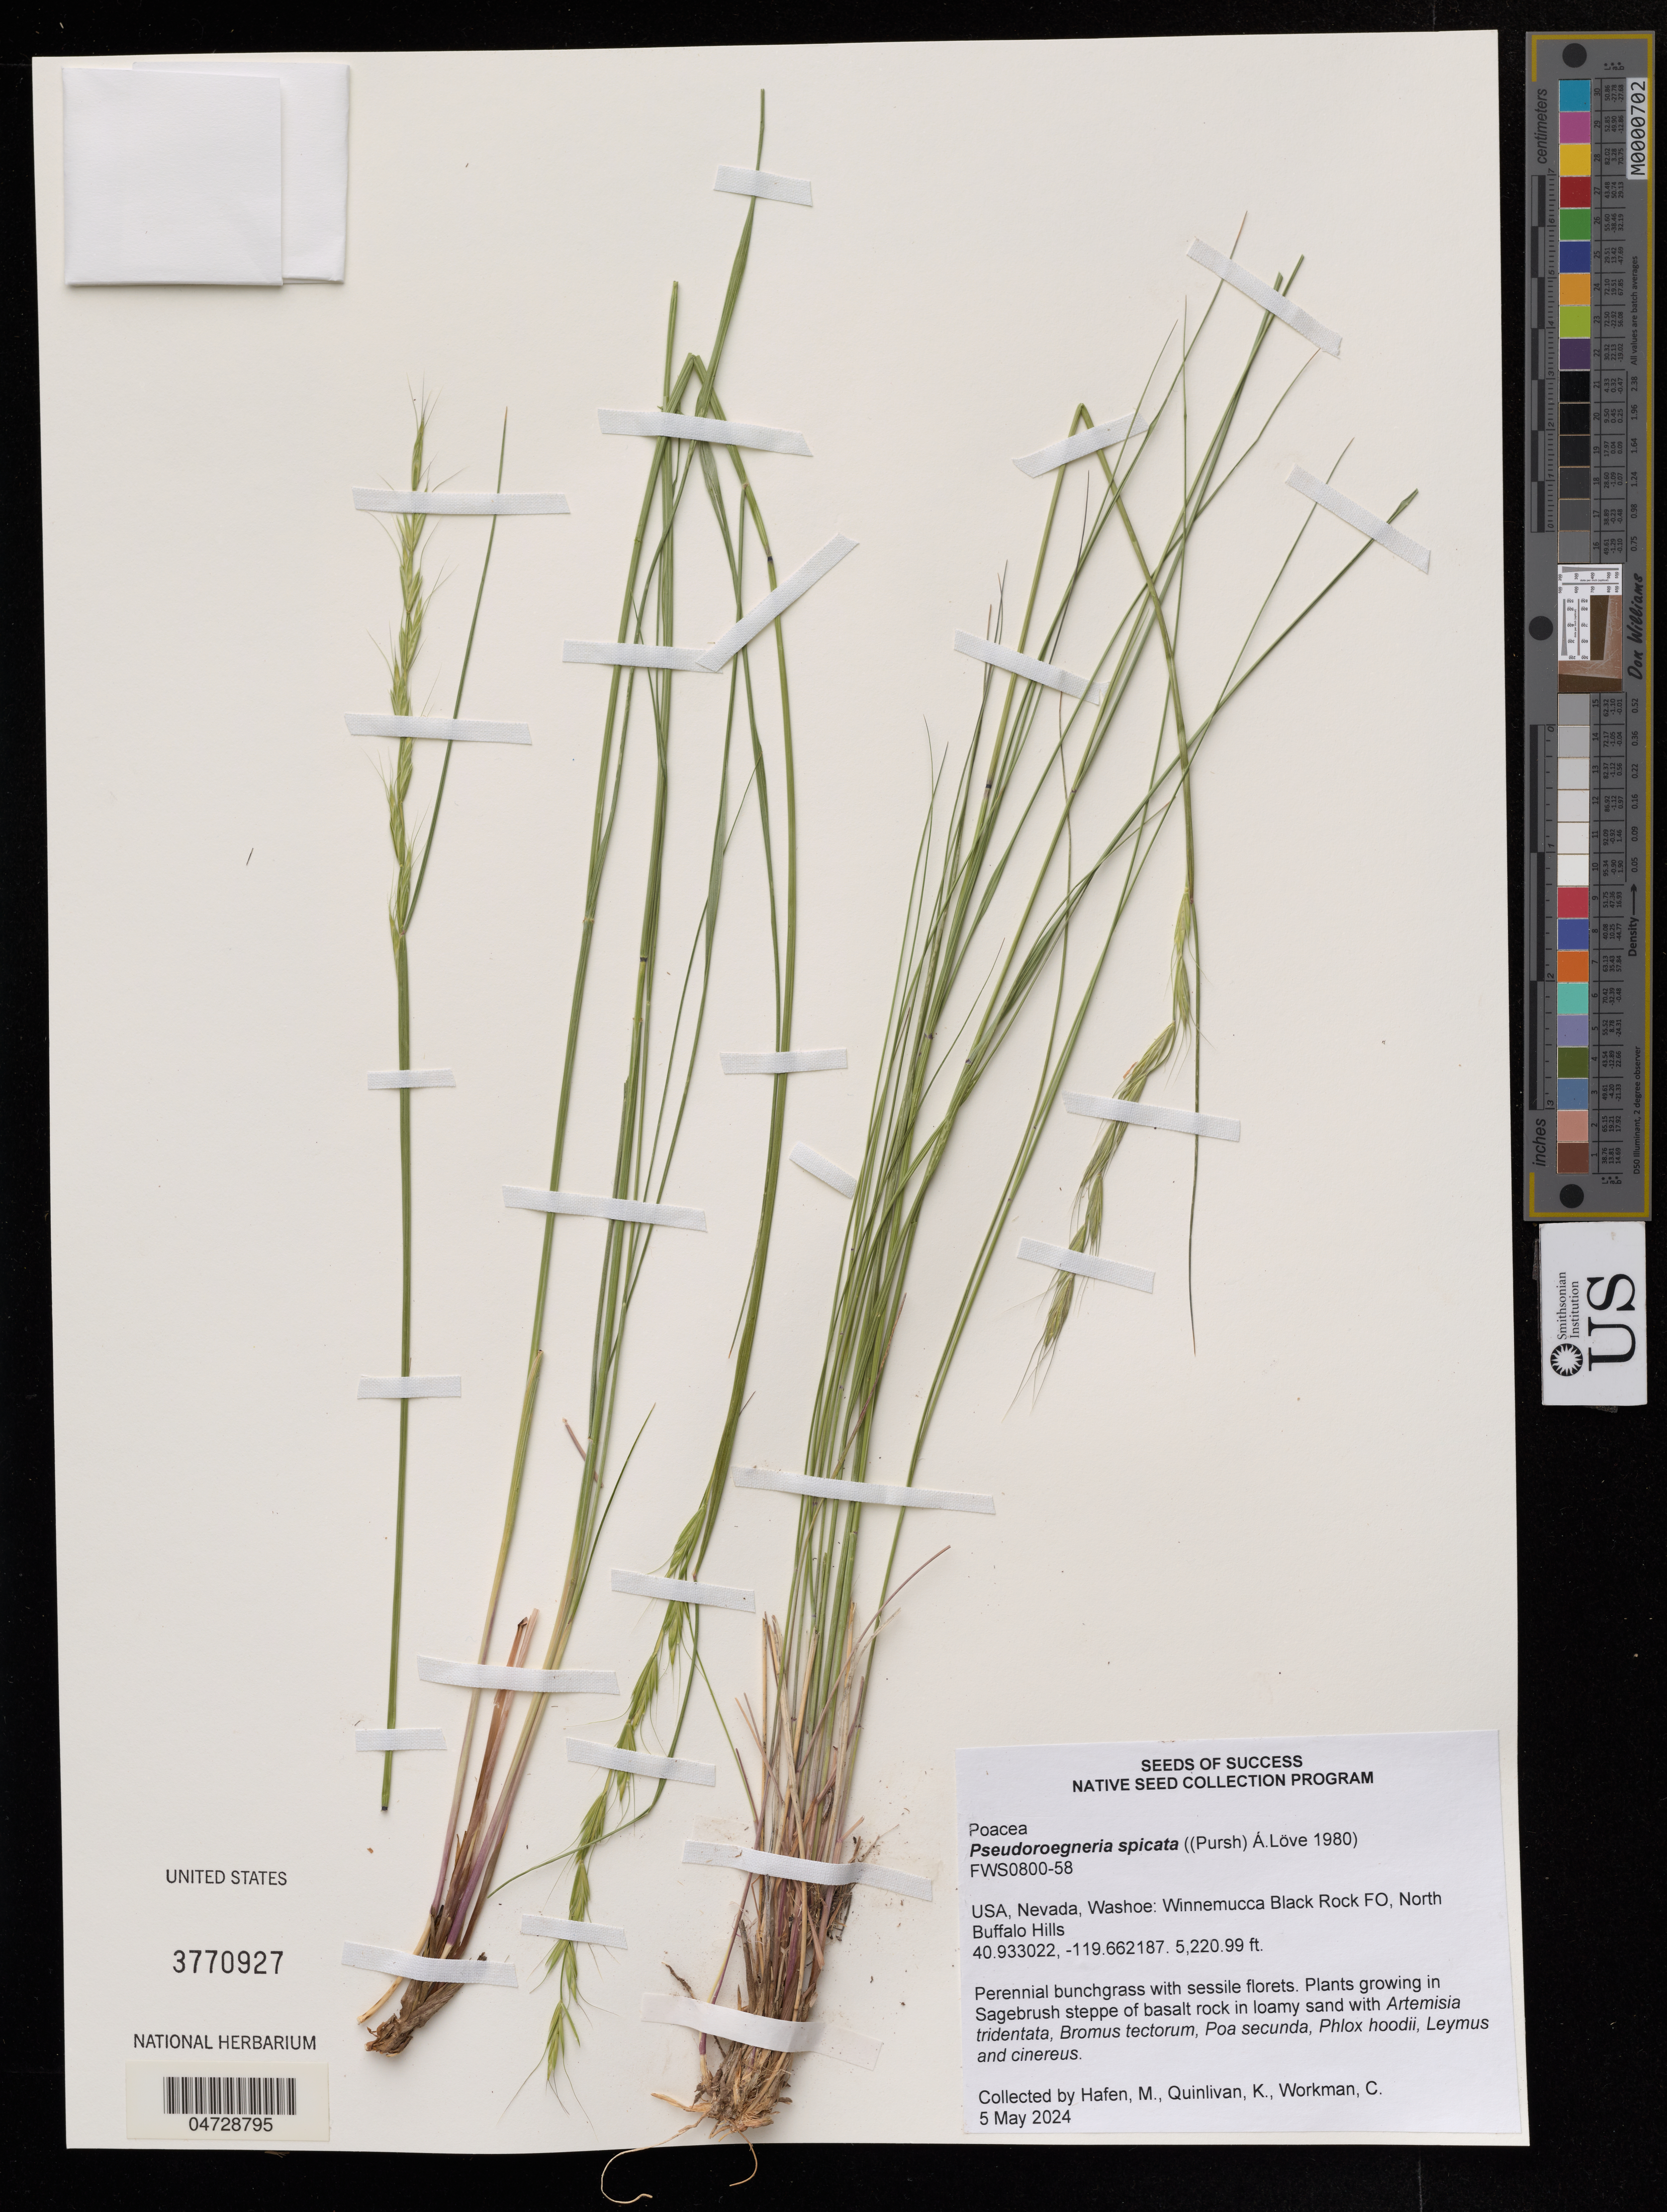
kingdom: Plantae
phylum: Tracheophyta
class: Liliopsida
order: Poales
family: Poaceae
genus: Pseudoroegneria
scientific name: Pseudoroegneria spicata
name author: (Pursh) Á. Löve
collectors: M. Hafen, K. Quinlivan & C. Workman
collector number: FWS0800-58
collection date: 2024-05-05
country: United States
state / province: Nevada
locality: Washoe: Winnemucca Black Rock FO, North Buffalo Hills.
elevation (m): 1591.36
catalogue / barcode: US 3770927